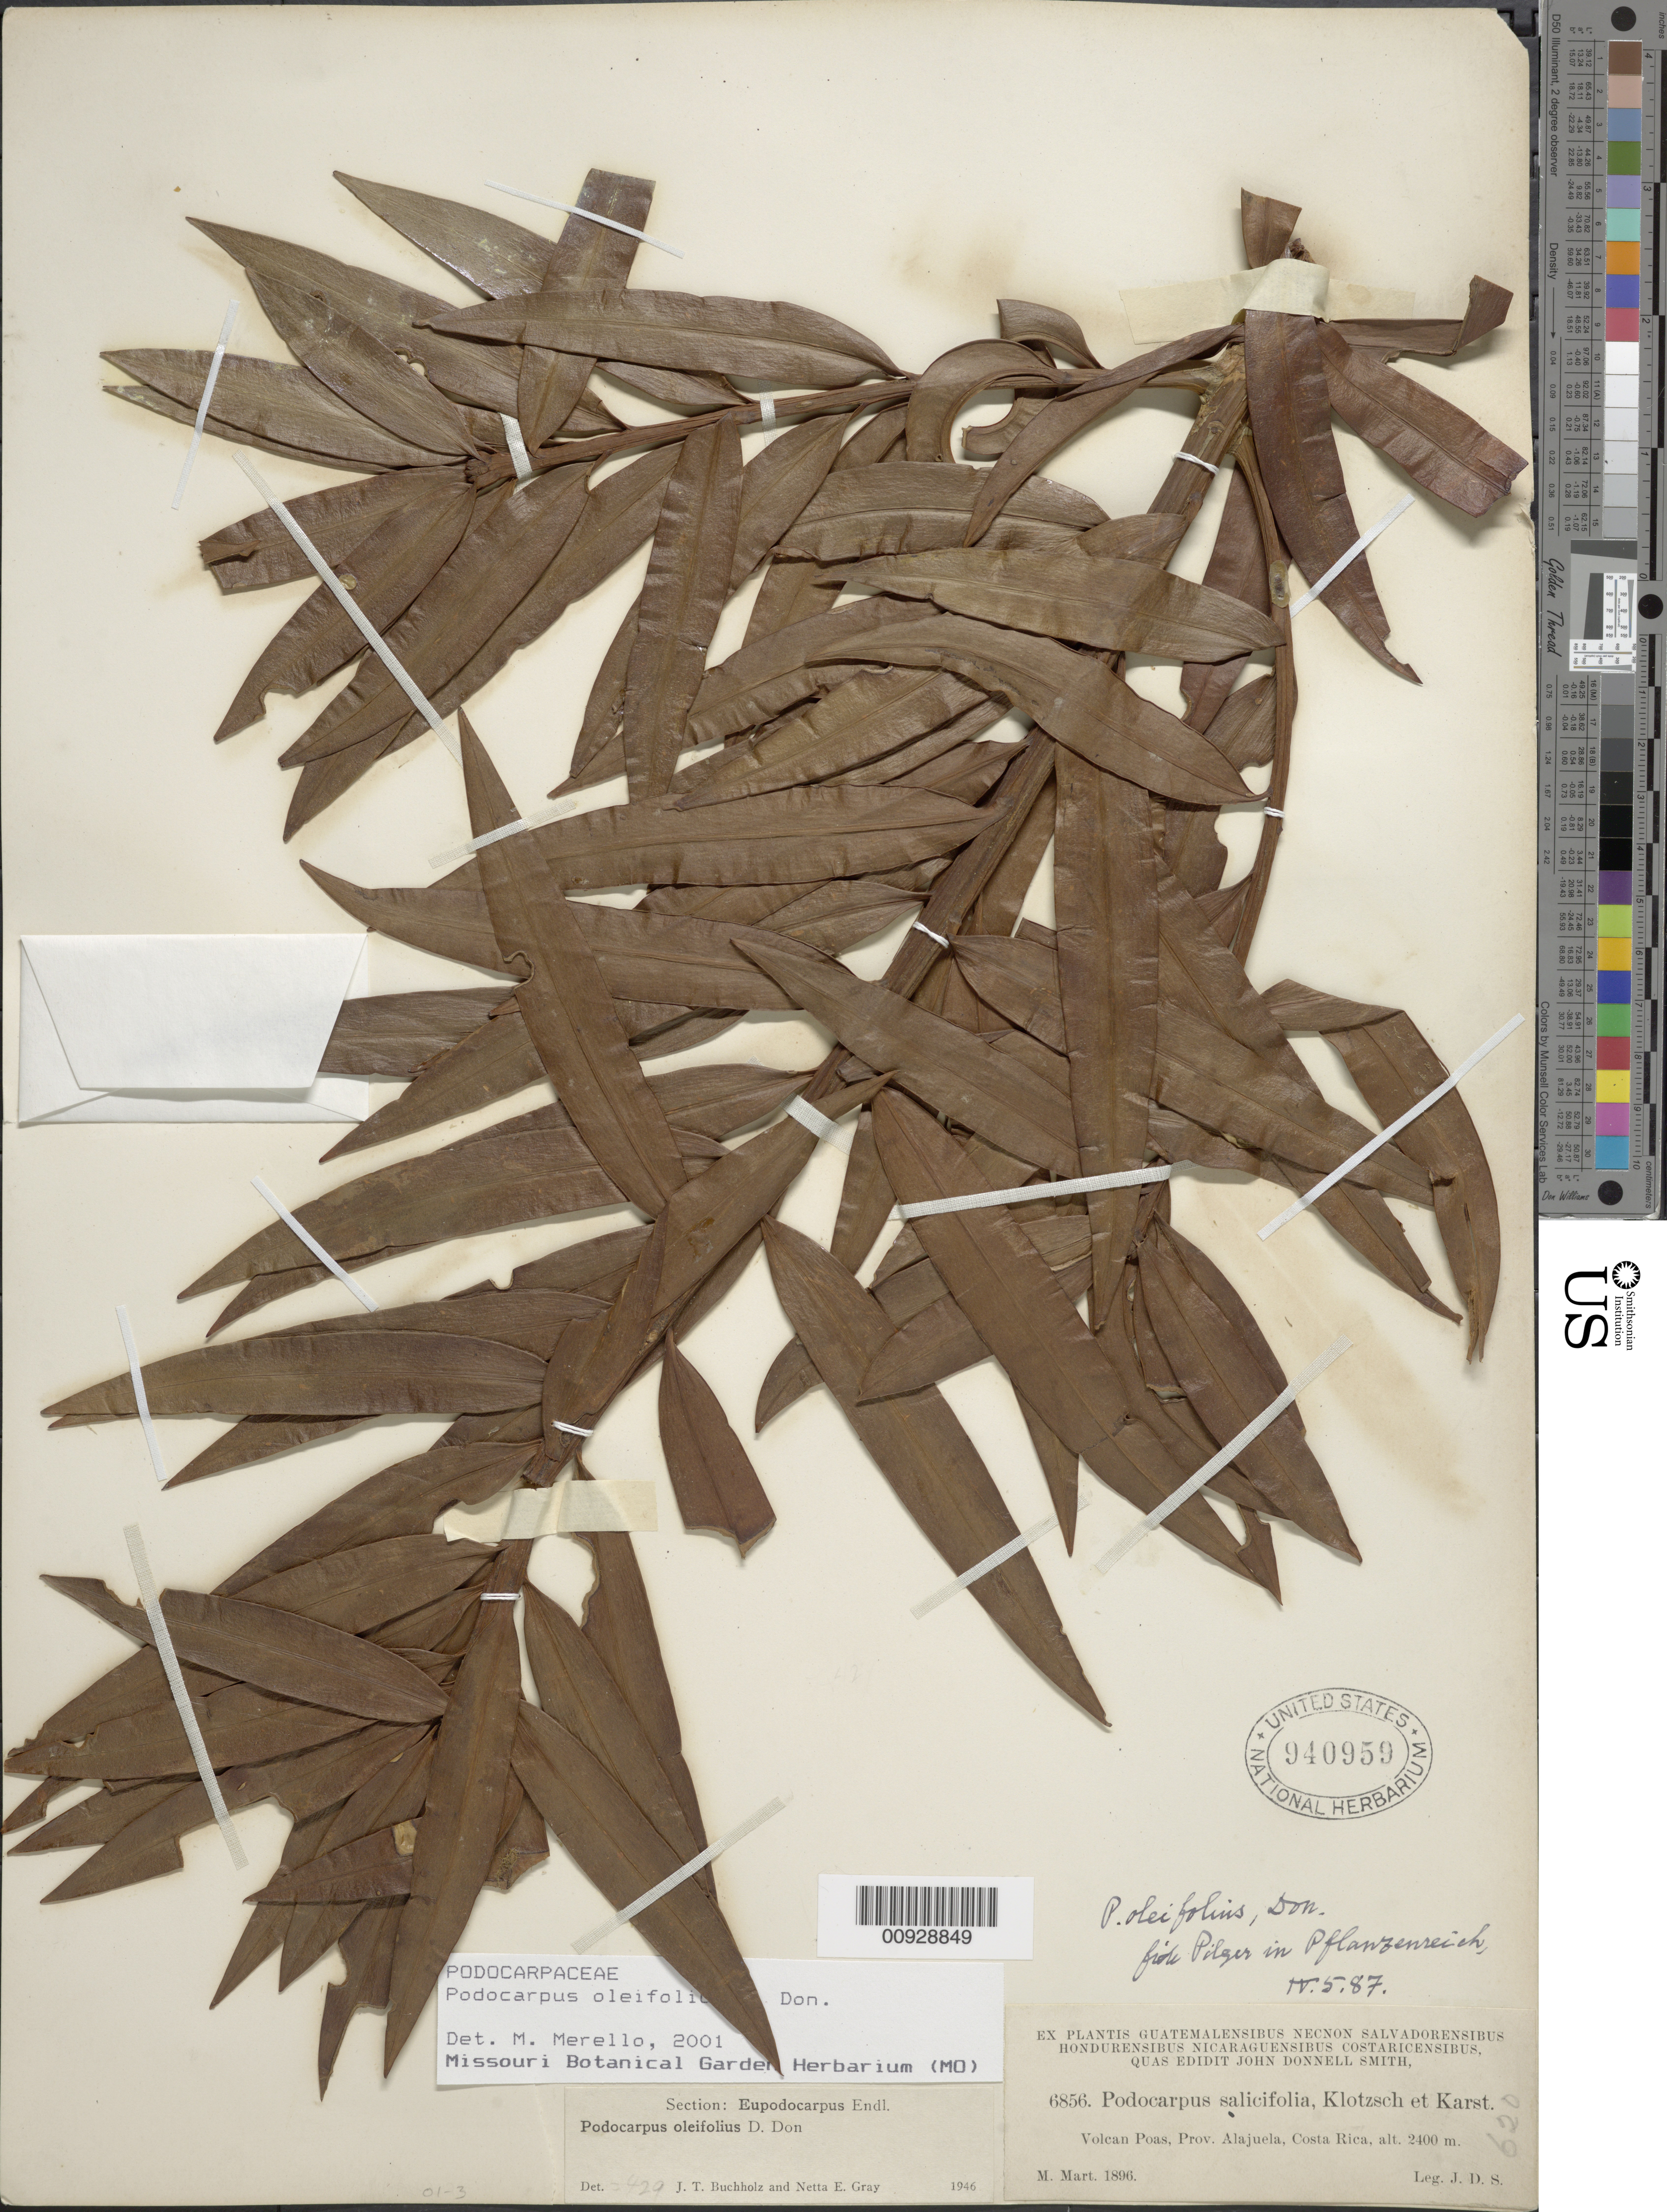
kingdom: Plantae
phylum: Tracheophyta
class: Pinopsida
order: Pinales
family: Podocarpaceae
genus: Podocarpus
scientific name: Podocarpus oleifolius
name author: D. Don ex Lamb.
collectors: J. Donnell Smith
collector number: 6856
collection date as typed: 1896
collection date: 1896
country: Costa Rica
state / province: Alajuela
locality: Volcán Poás, Prov. Alajuela, Costa Rica.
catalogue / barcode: US 940959